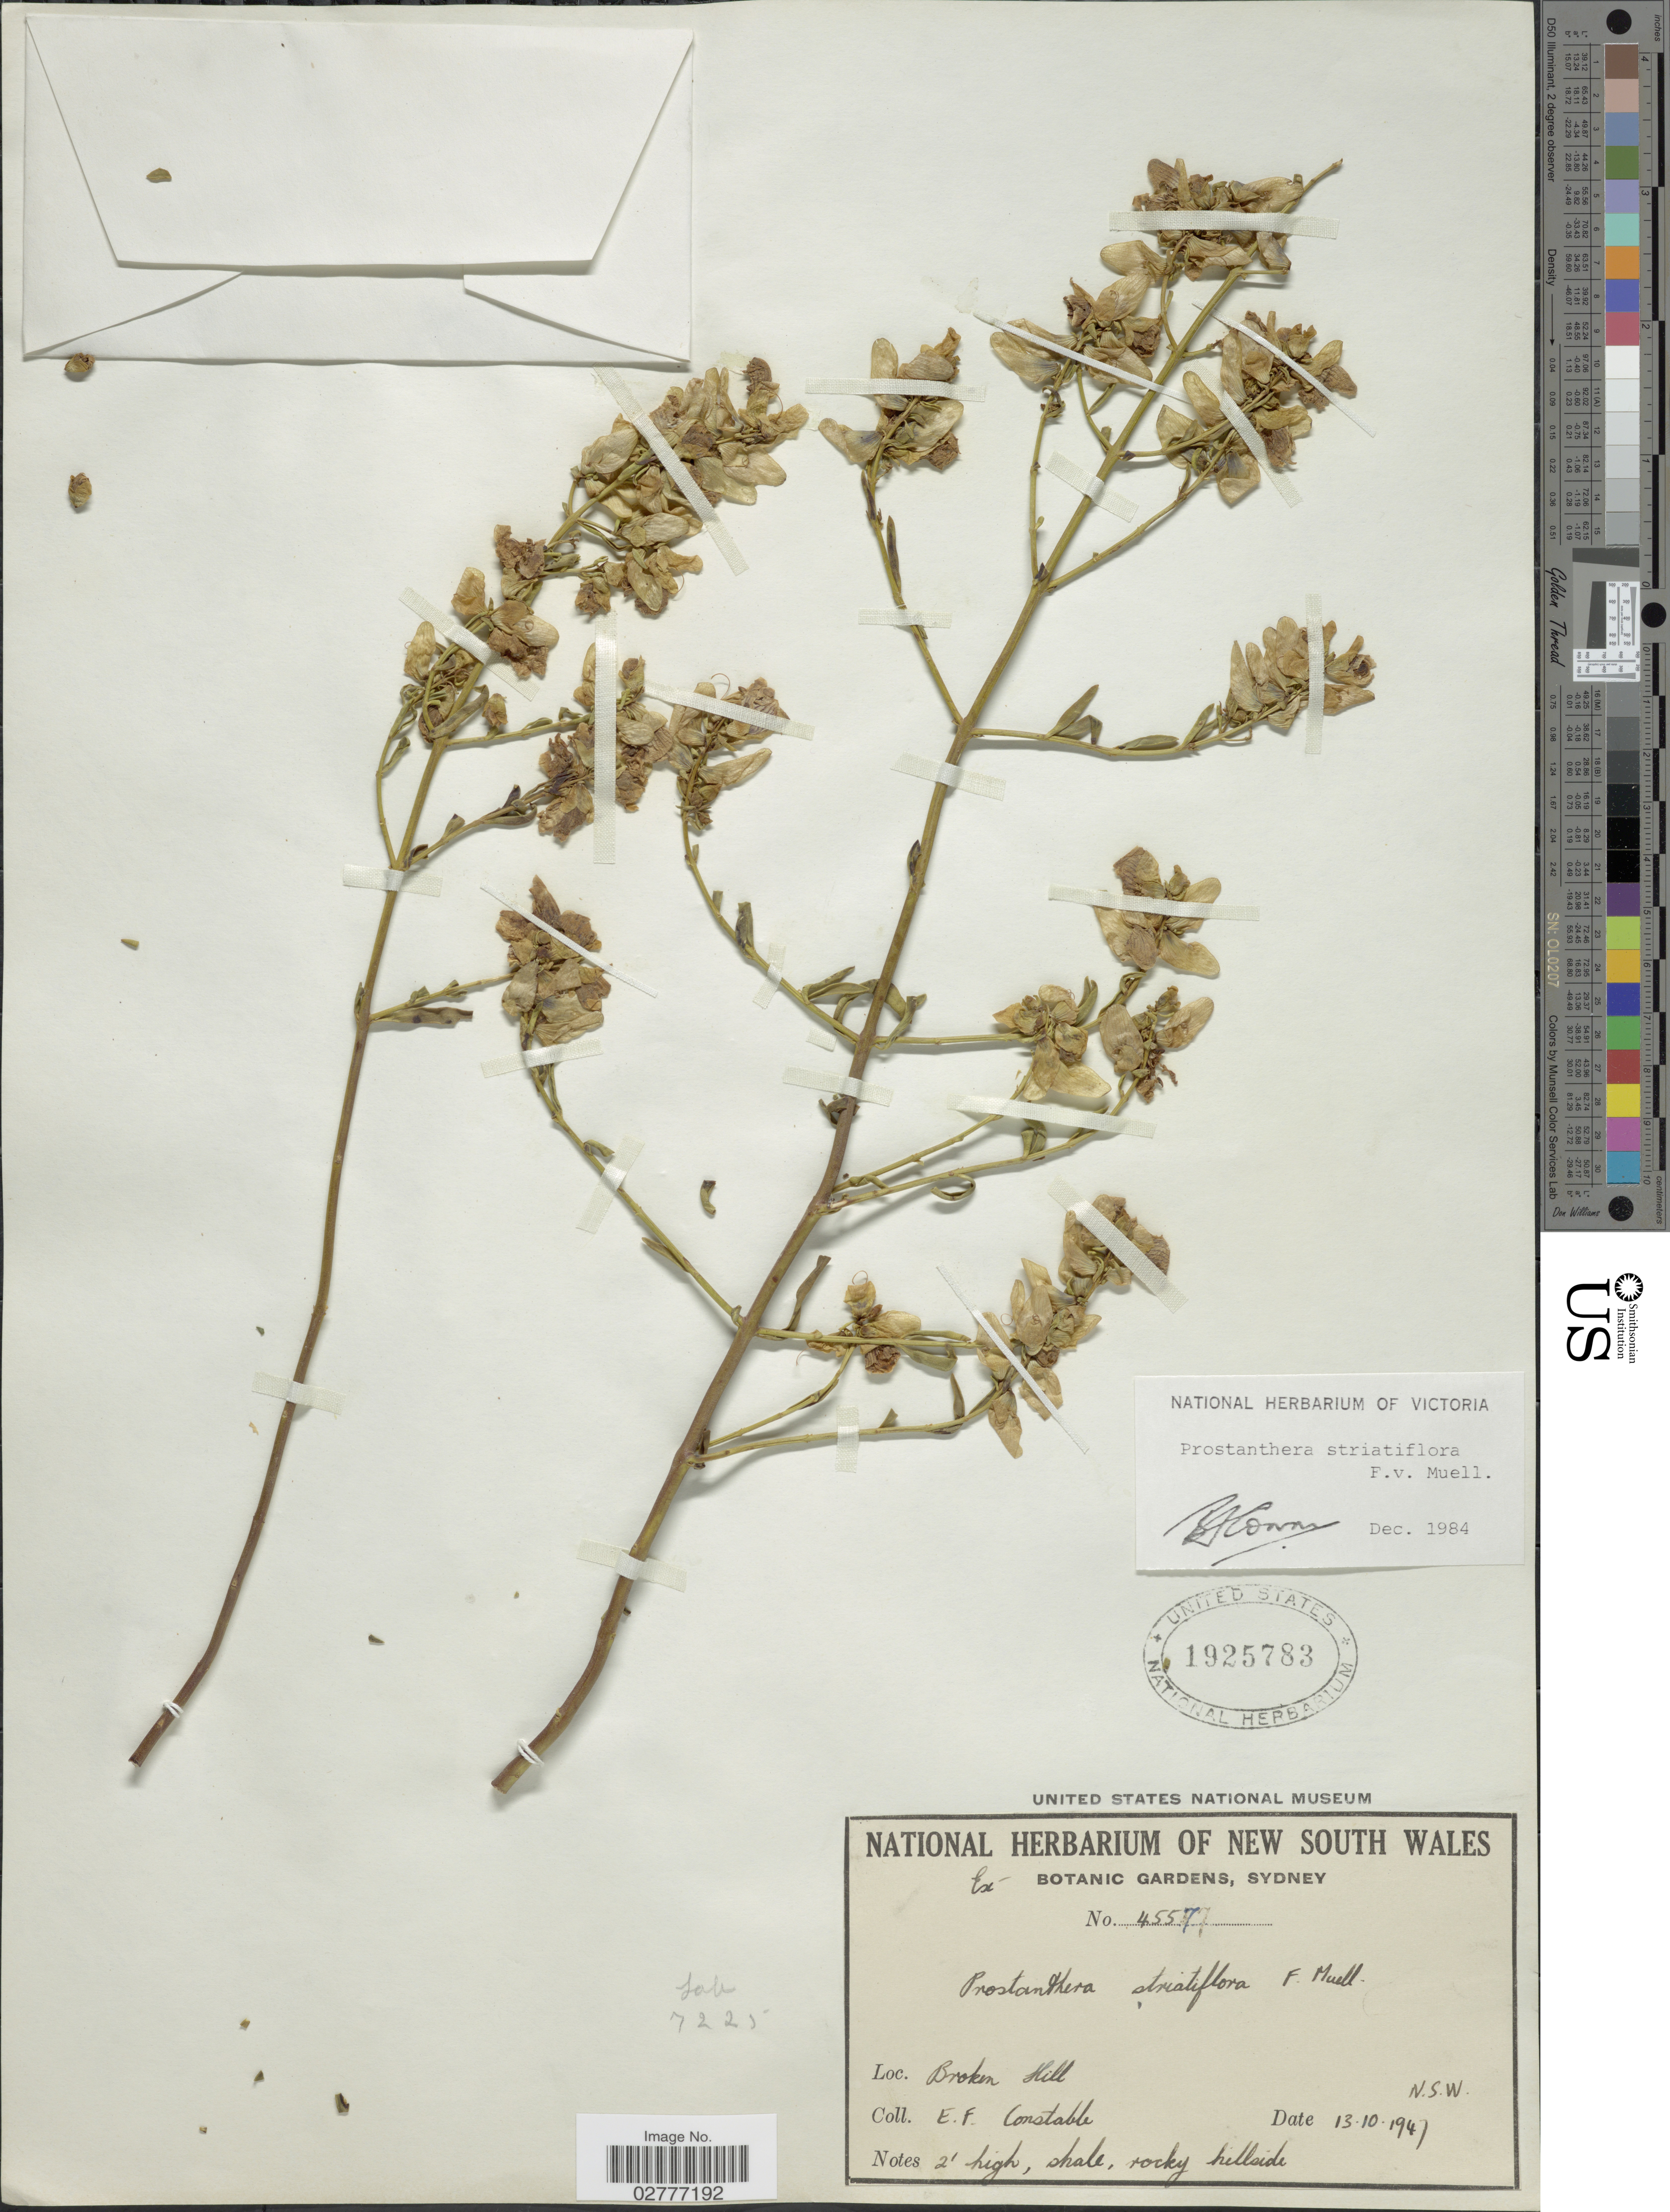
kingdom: Plantae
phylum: Tracheophyta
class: Magnoliopsida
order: Lamiales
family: Lamiaceae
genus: Prostanthera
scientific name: Prostanthera striatiflora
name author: F. Muell.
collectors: E. F. Constable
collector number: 45577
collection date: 1947-10-13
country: Australia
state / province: New South Wales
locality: Broken Hill. N.S.W.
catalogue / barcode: US 1925783